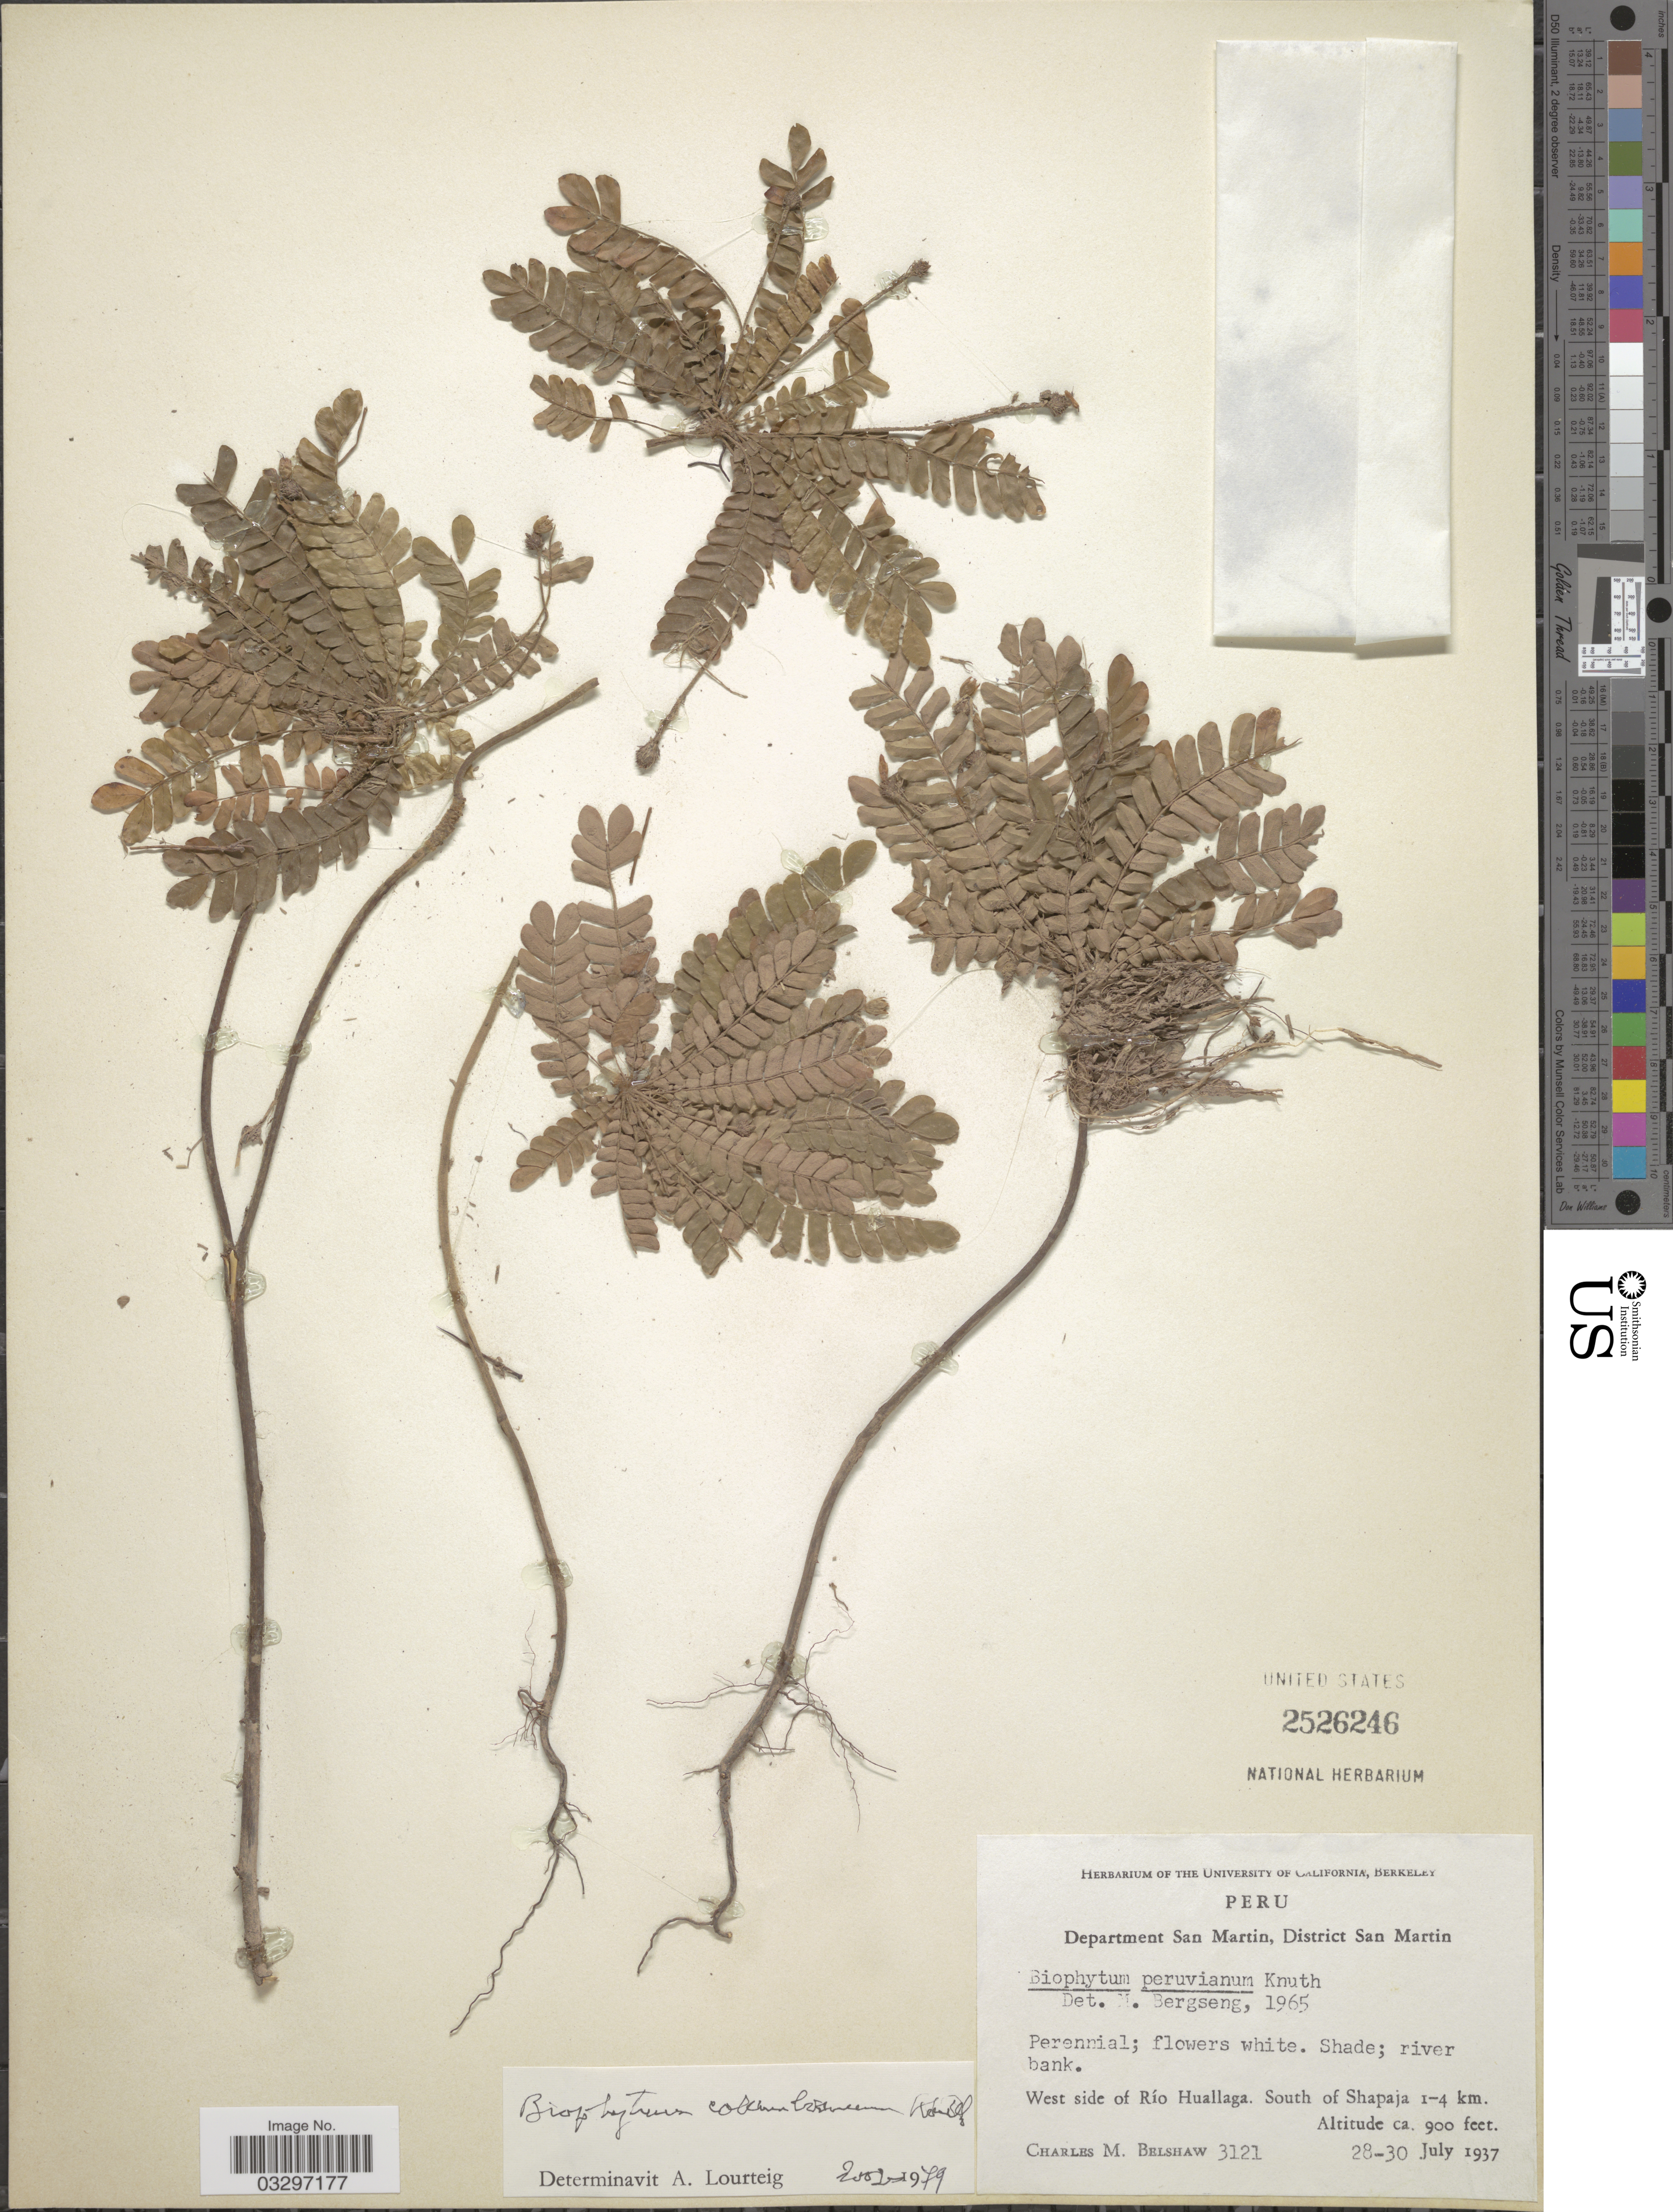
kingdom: Plantae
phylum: Tracheophyta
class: Magnoliopsida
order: Oxalidales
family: Oxalidaceae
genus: Biophytum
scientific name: Biophytum columbianum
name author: Knuth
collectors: C. Shaw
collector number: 3121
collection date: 1937-07-28/1937-07-30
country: Peru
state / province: San Martín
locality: Department of San Martin, District San Martin, West side of Río Huallaga. South of Shapaja 1-4 km.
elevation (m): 274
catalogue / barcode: US 2526246